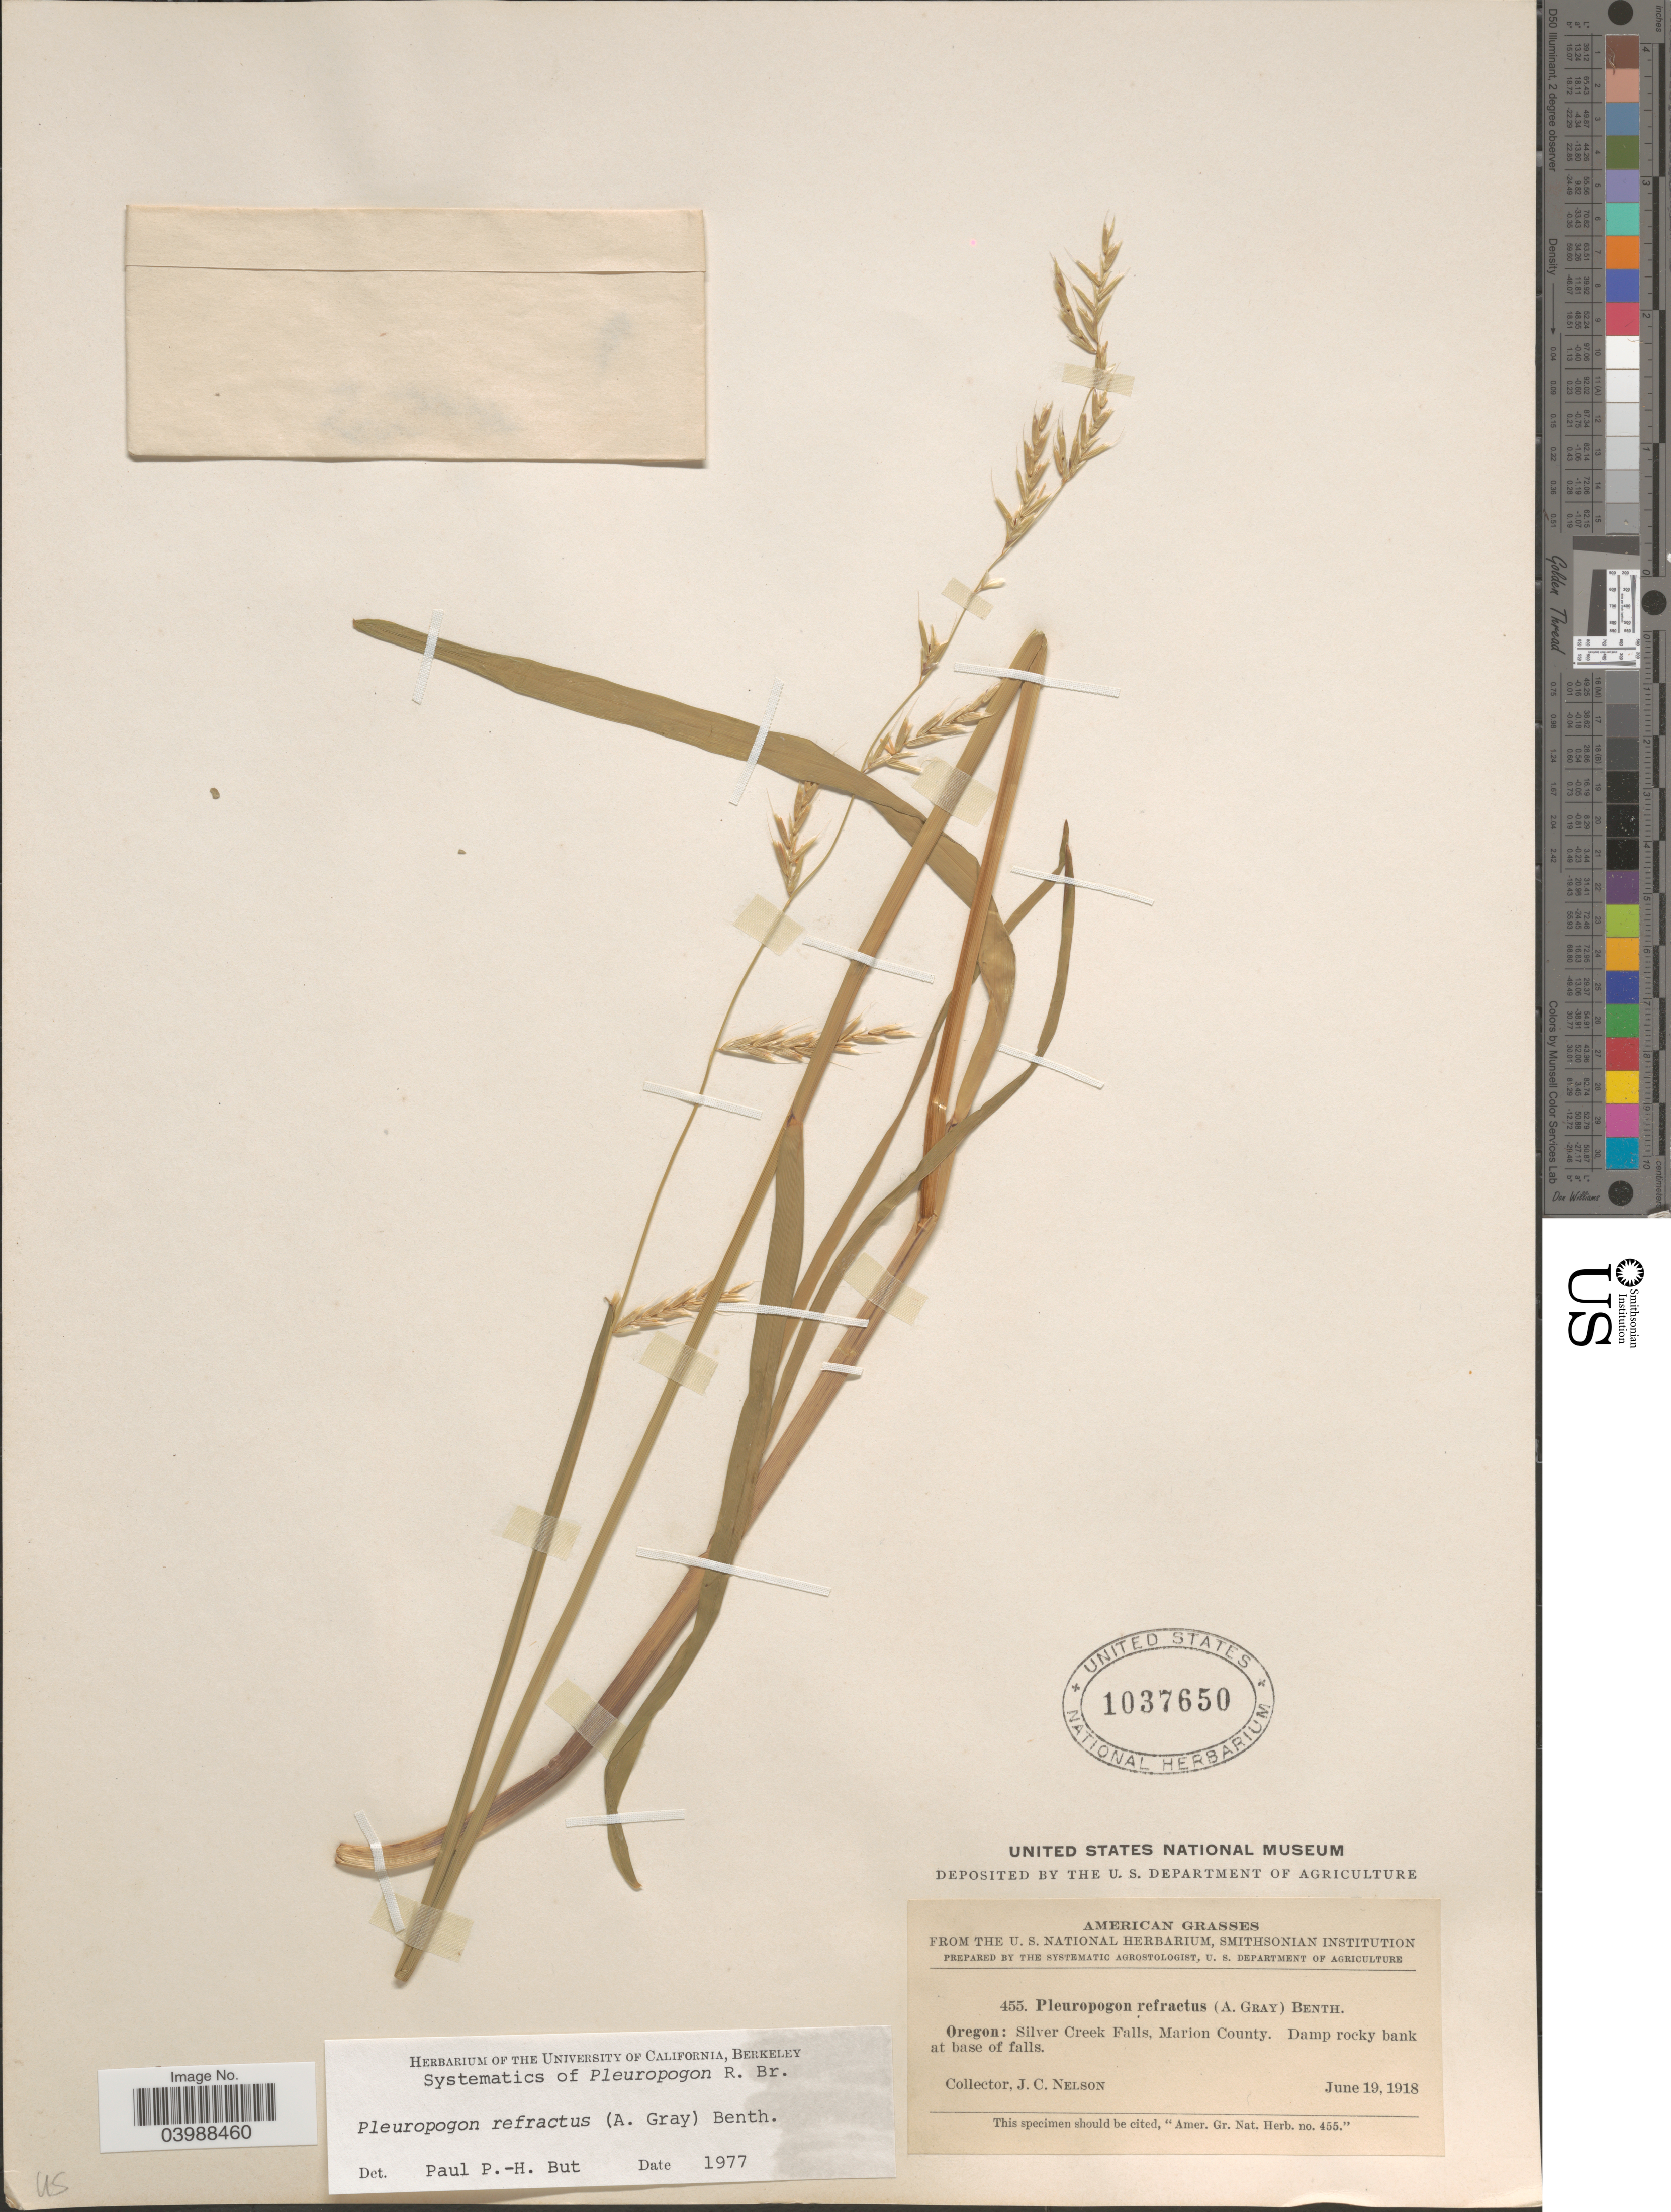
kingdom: Plantae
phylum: Tracheophyta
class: Liliopsida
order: Poales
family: Poaceae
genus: Pleuropogon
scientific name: Pleuropogon refractus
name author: (A. Gray) Benth.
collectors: J. C. Nelson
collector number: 455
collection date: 1918-06-19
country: United States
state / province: Oregon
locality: Silver Creek Falls, Marion County.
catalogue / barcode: US 1037650